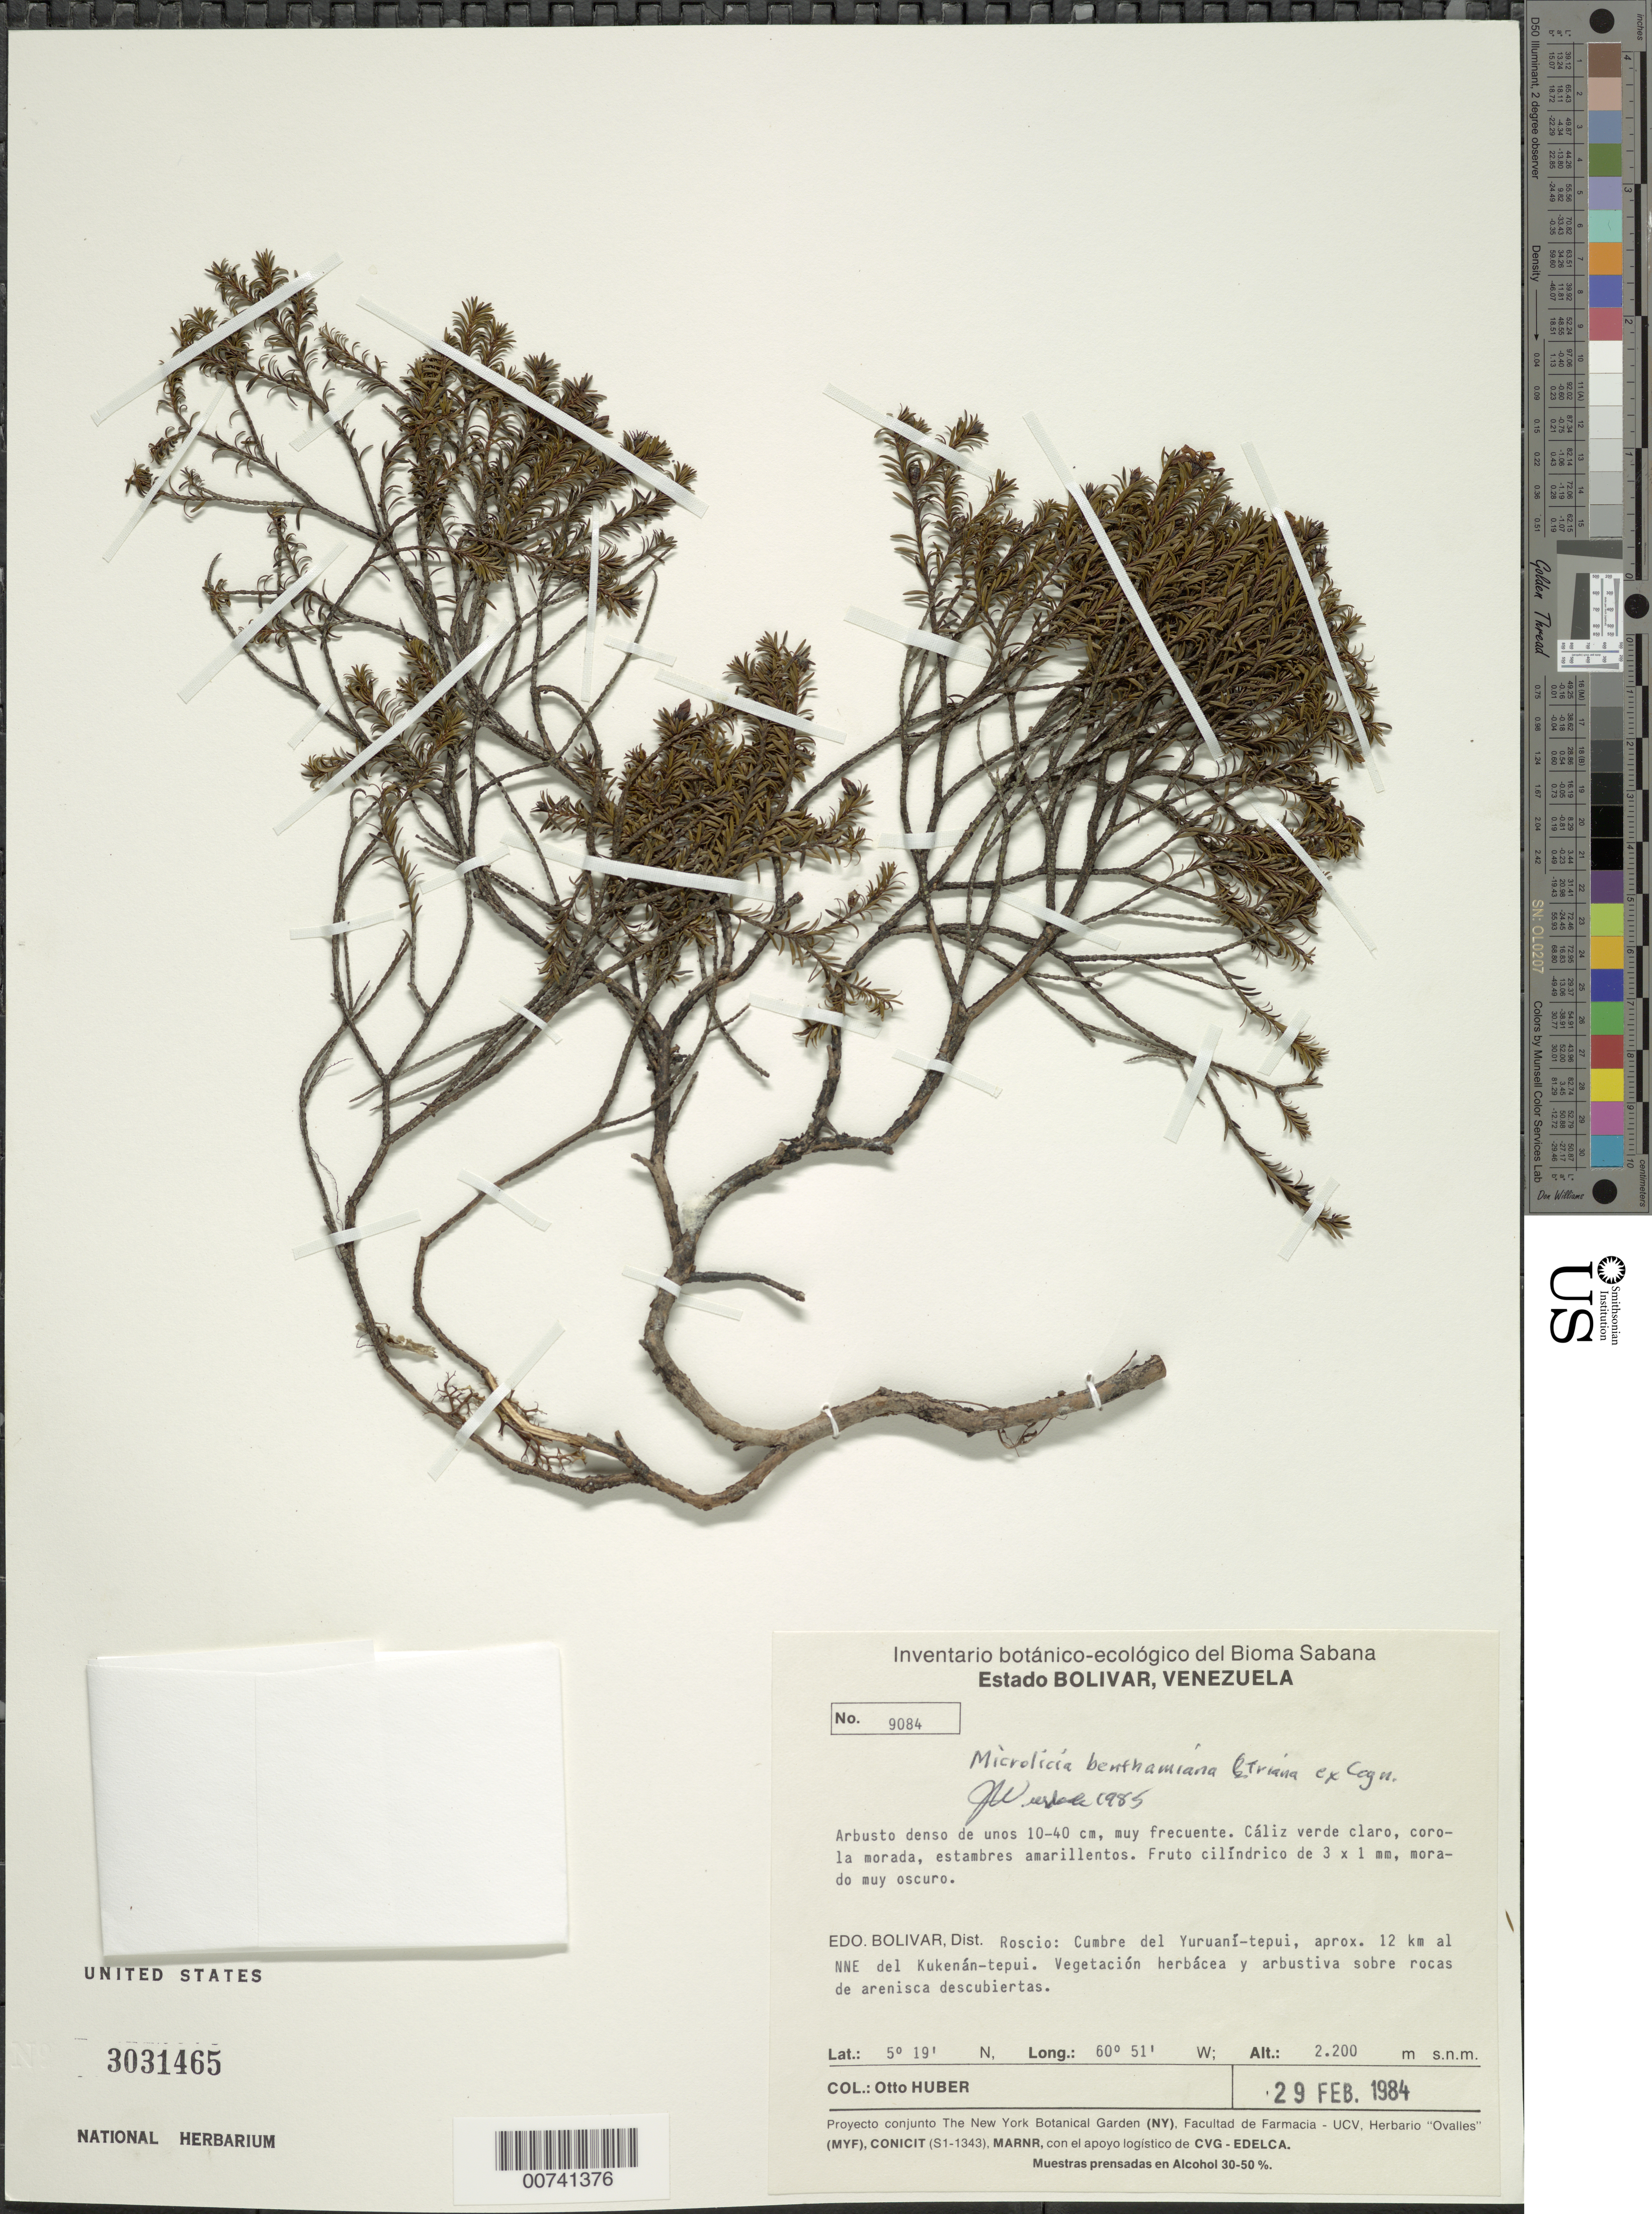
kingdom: Plantae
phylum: Tracheophyta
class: Magnoliopsida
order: Myrtales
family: Melastomataceae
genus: Microlicia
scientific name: Microlicia benthamiana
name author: Triana ex Cogn.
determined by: Wurdack, John J., (US), US (UNITED STATES)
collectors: O. Huber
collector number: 9084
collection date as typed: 29-Feb-84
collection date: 1984-02-29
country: Venezuela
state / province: Bolívar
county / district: Roscio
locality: Yuraní-tepuí, cumbre, 12 km NNE del Kukenán-tepuí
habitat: Vegetación herbacea y arbustiva sobre rocas de arenisca descubiertas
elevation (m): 2200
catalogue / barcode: US 3031465